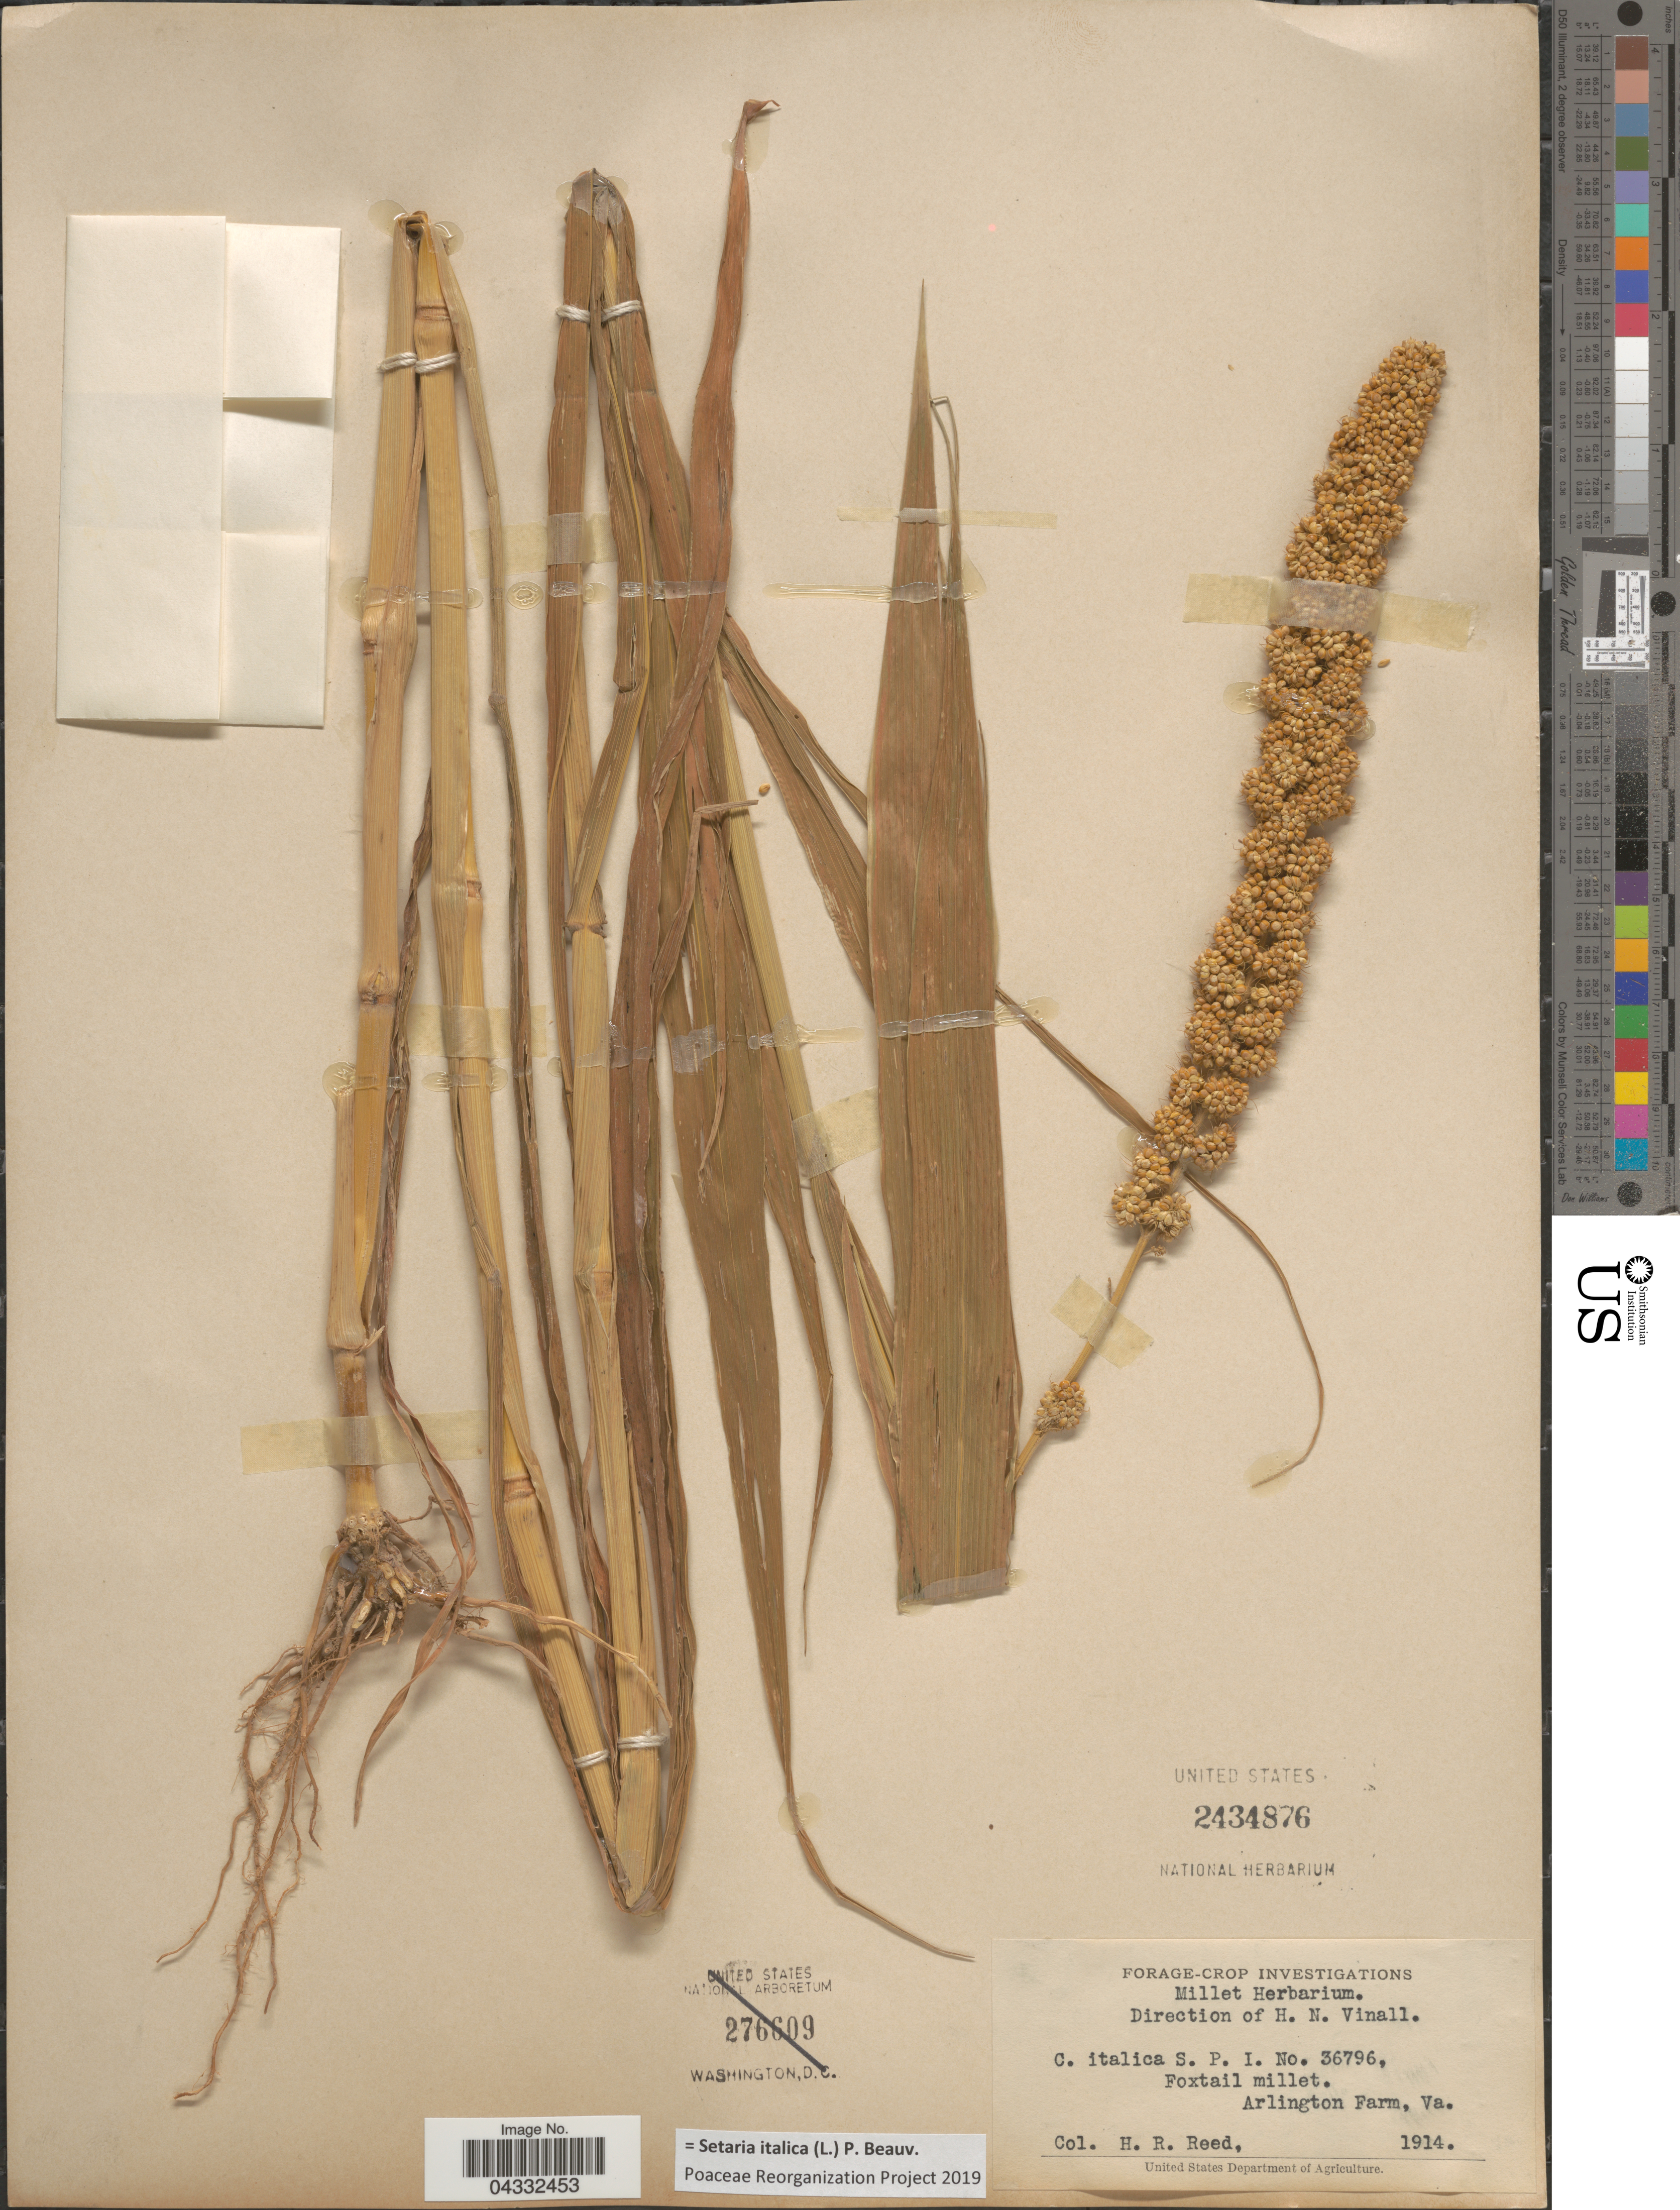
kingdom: Plantae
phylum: Tracheophyta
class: Liliopsida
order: Poales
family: Poaceae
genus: Setaria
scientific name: Setaria italica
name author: (L.) P. Beauv.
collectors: H. Reed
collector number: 36796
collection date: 1914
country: United States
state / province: Virginia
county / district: Arlington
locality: Arlington Farm.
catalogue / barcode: US 2434876